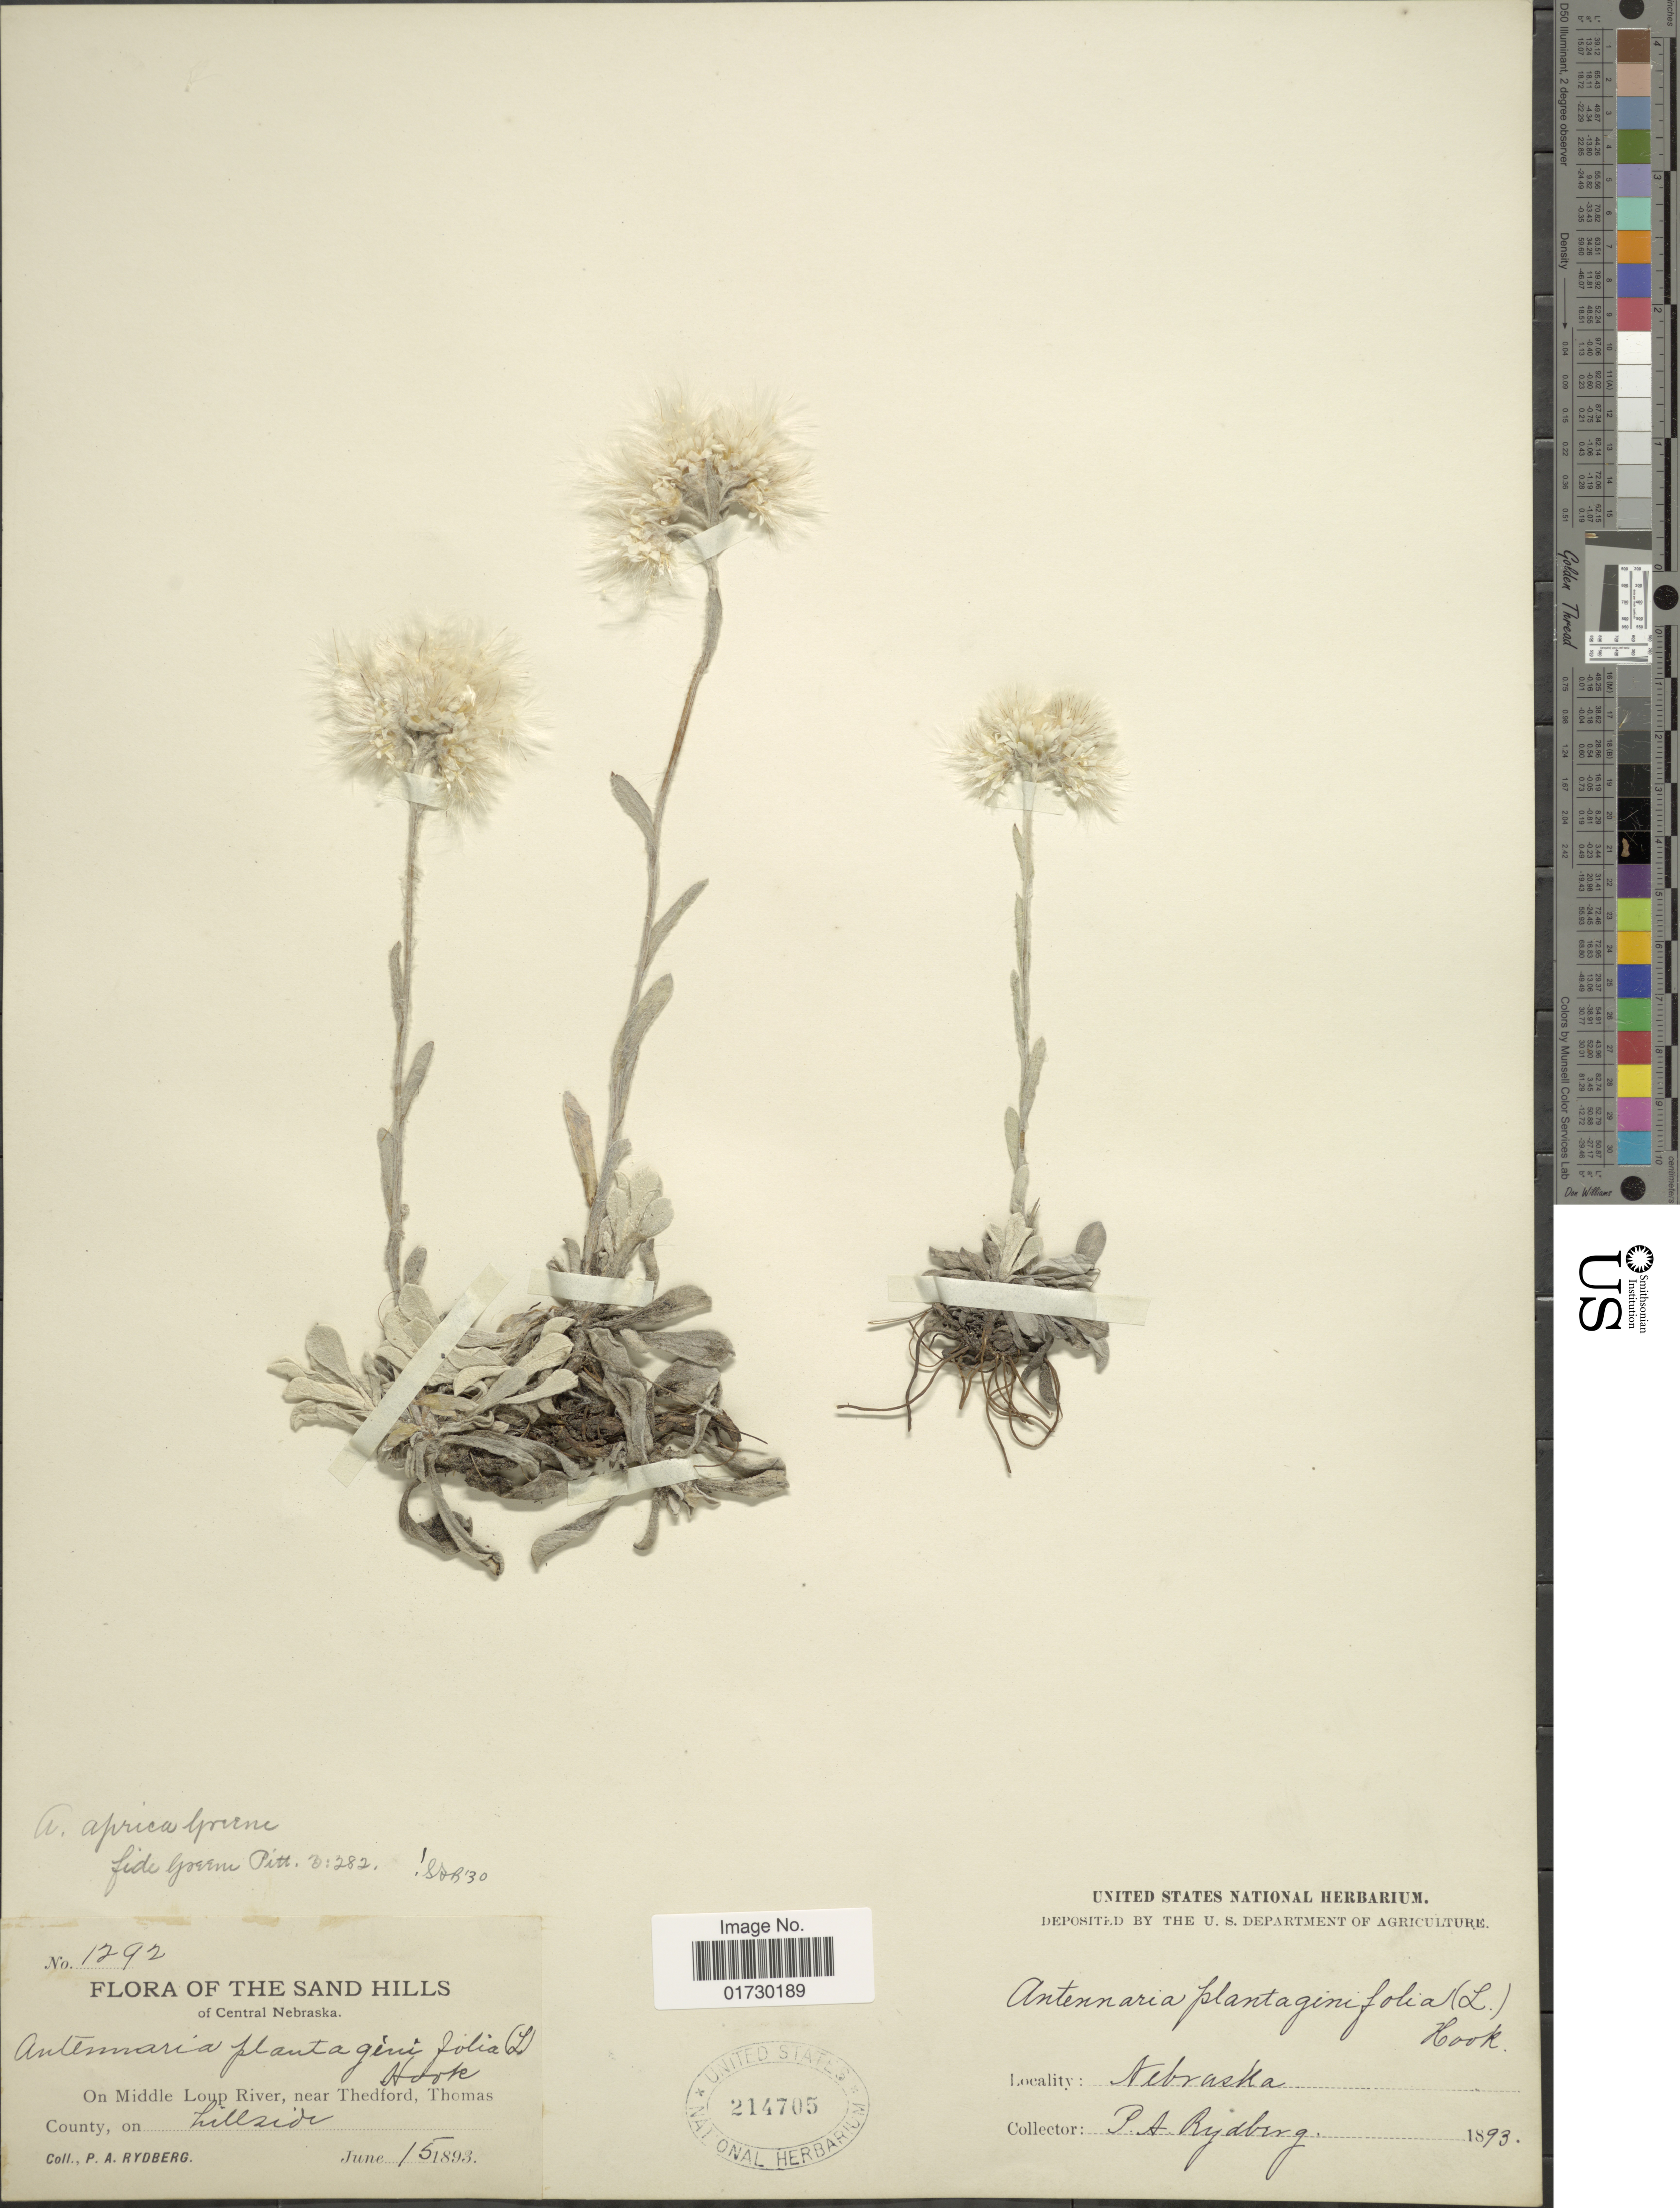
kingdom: Plantae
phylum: Tracheophyta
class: Magnoliopsida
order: Asterales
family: Asteraceae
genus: Antennaria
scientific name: Antennaria aprica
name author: Greene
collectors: P. A. Rydberg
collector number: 1292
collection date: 1893-06-15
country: United States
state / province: Nebraska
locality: The Sand Hills of Central Nebraska, On Middle Loup River, near Thedford, Thomas County , on hillside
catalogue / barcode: US 214705